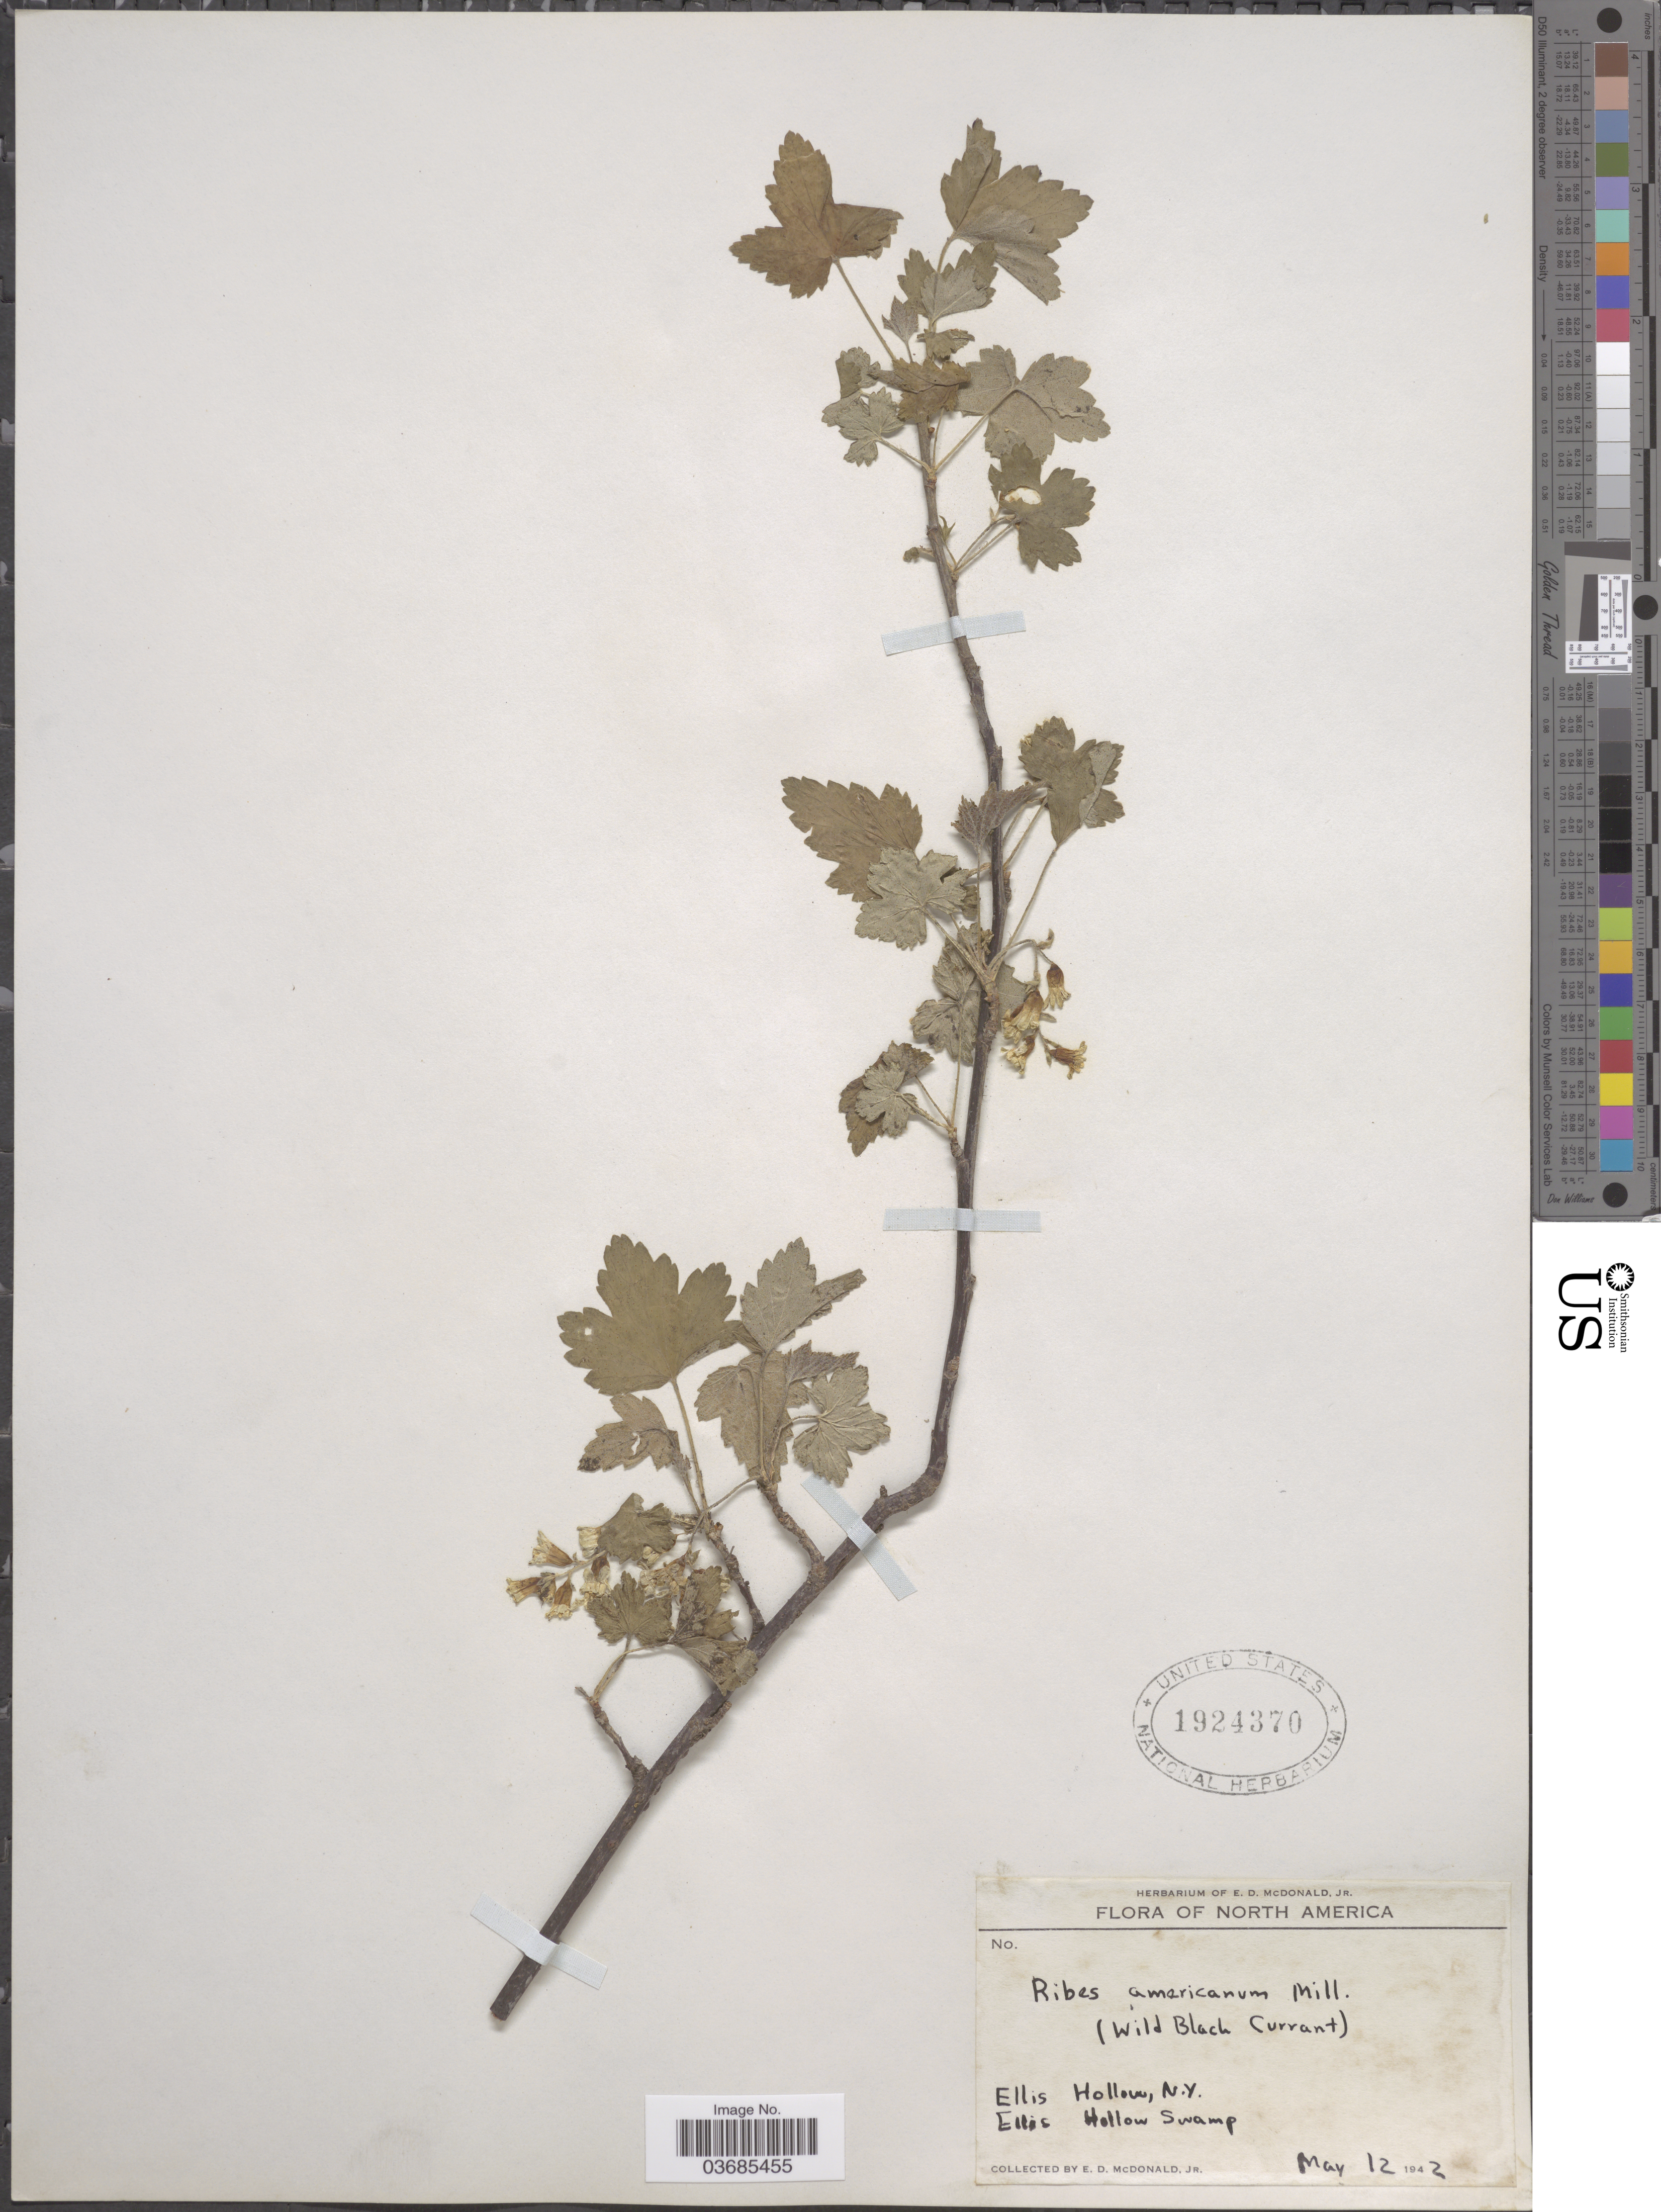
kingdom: Plantae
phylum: Tracheophyta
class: Magnoliopsida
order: Saxifragales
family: Grossulariaceae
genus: Ribes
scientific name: Ribes americanum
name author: Mill.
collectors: E. D. McDonald Jr.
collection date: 1942-05-12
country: United States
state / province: New York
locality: Ellis Hollow. Ellis Hollow Swamp.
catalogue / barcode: US 1924370